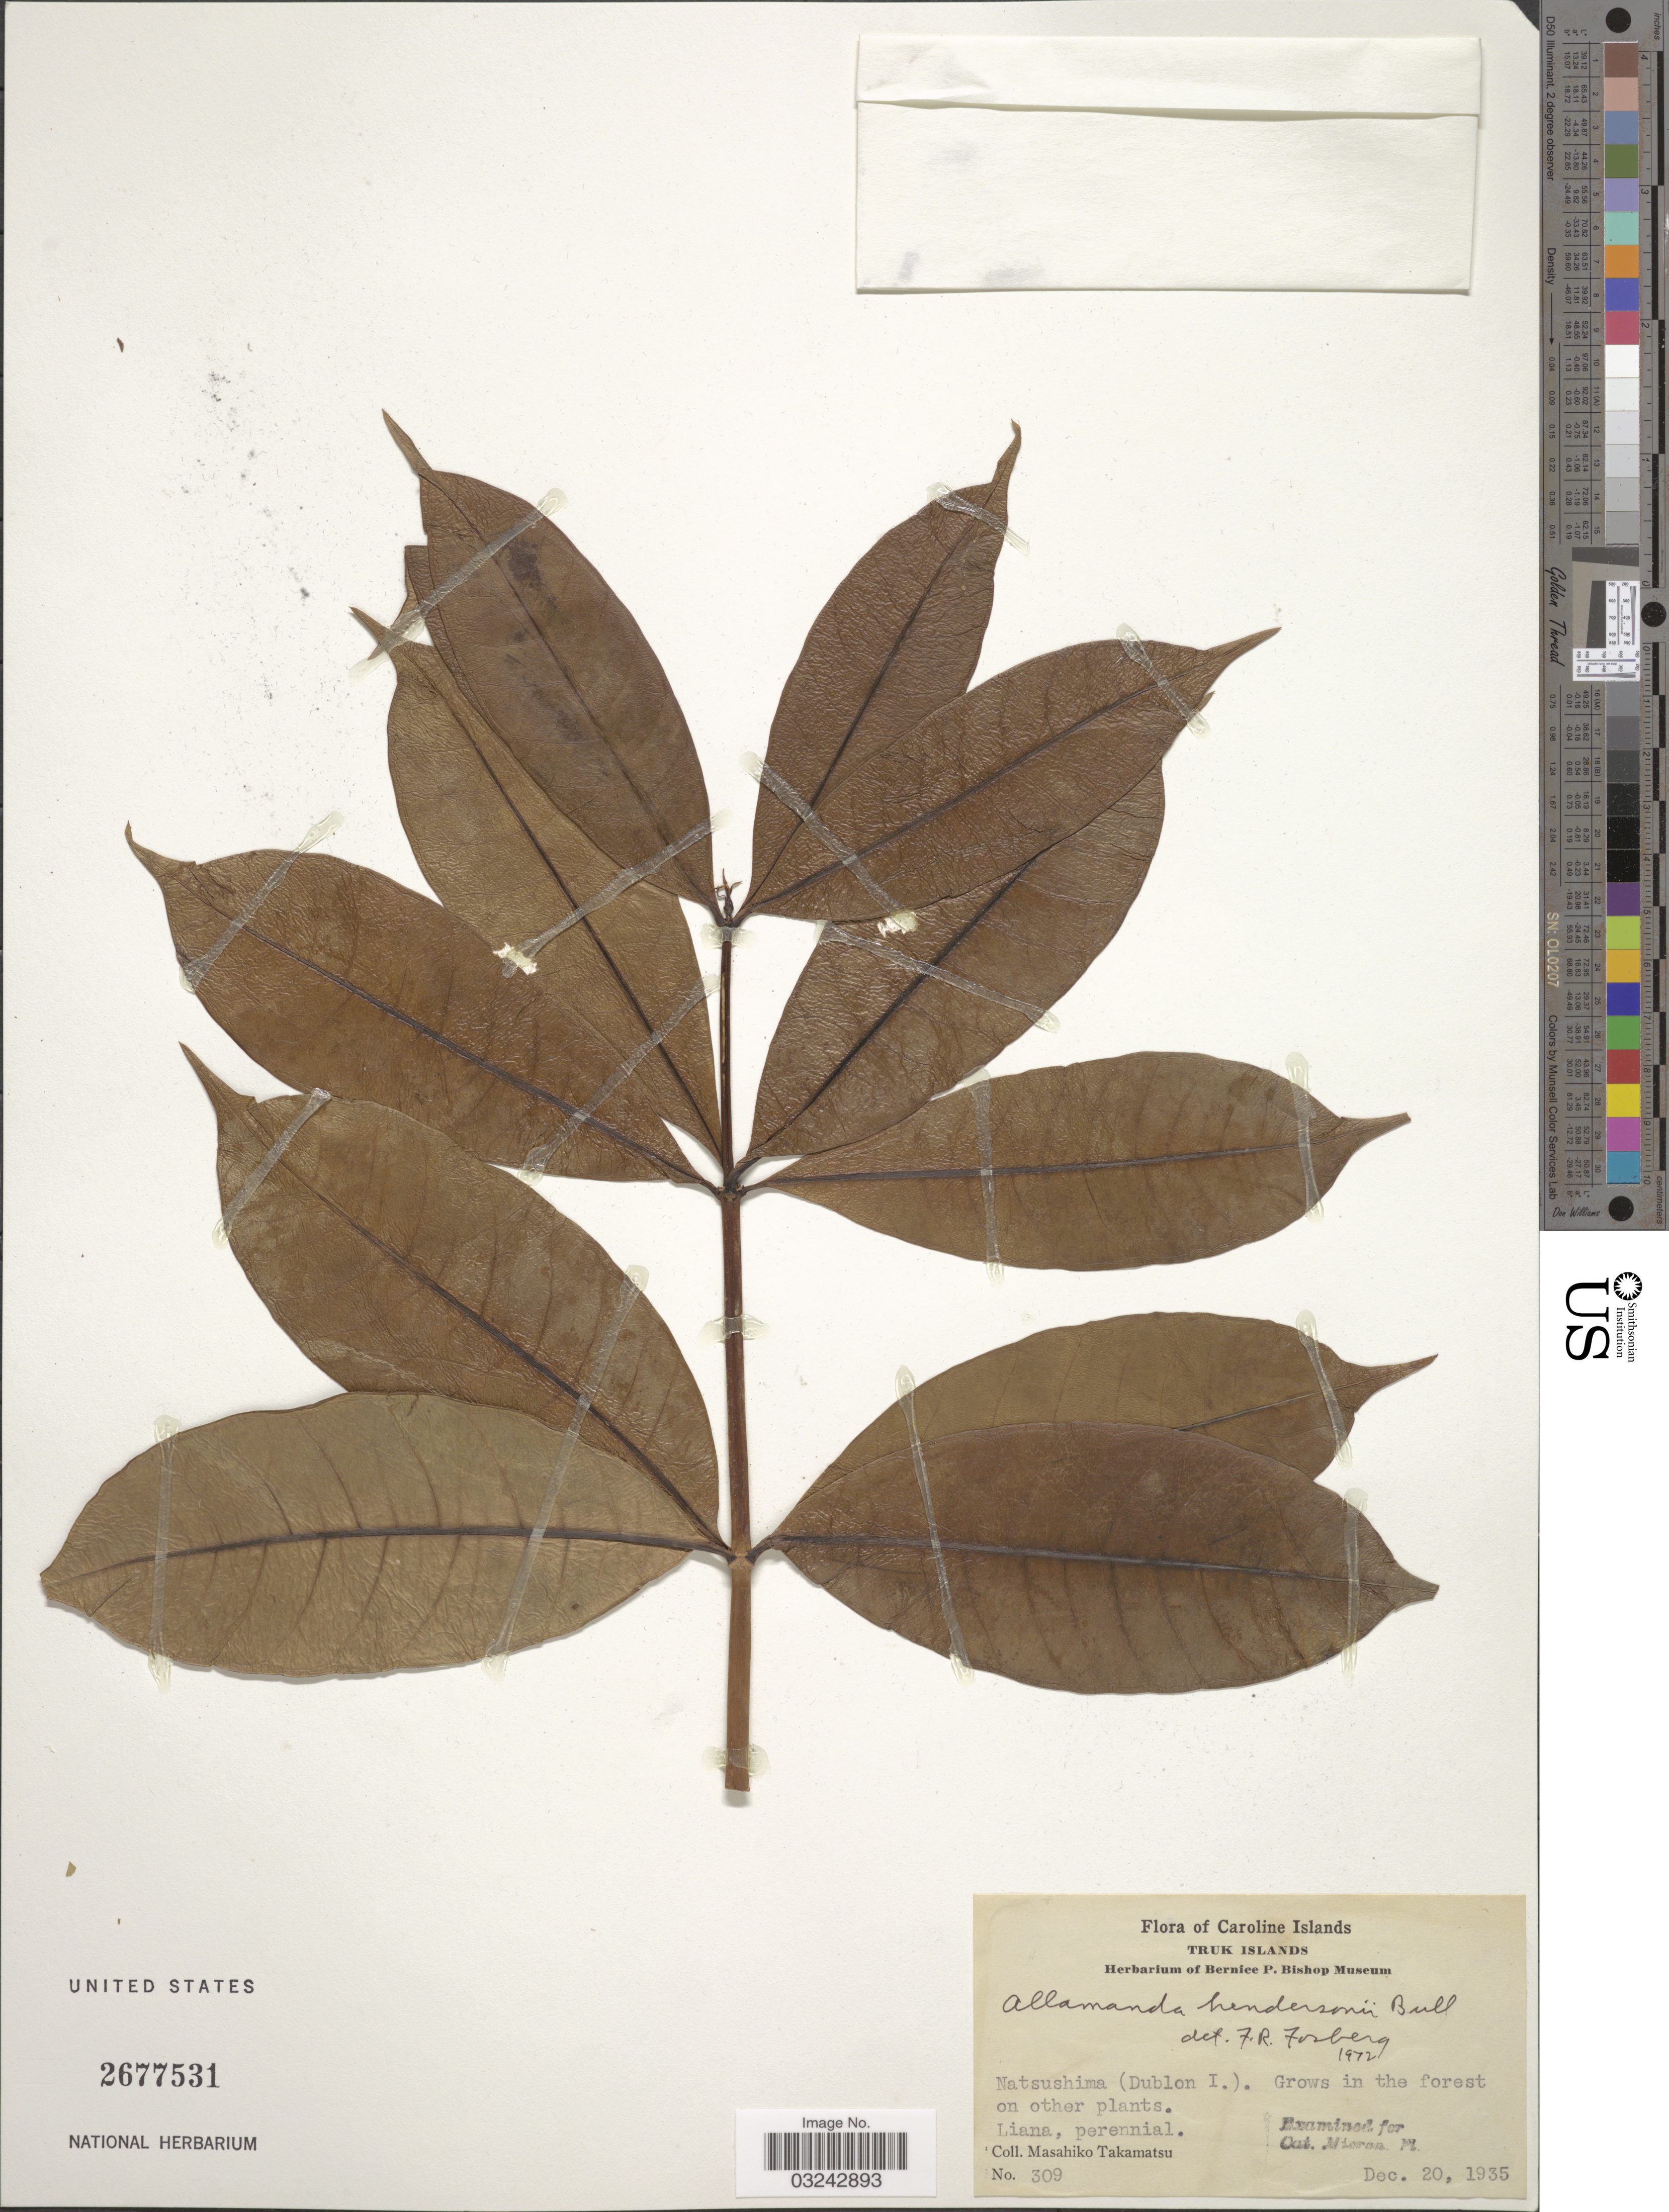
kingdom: Plantae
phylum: Tracheophyta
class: Magnoliopsida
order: Gentianales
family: Apocynaceae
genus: Allamanda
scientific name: Allamanda hendersonii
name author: W. Bull ex Dombrain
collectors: M. Takamatsu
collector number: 309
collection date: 1935-12-20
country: Micronesia, Federated States of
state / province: Truk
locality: Caroline Islands, Truk Islands.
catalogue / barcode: US 2677531